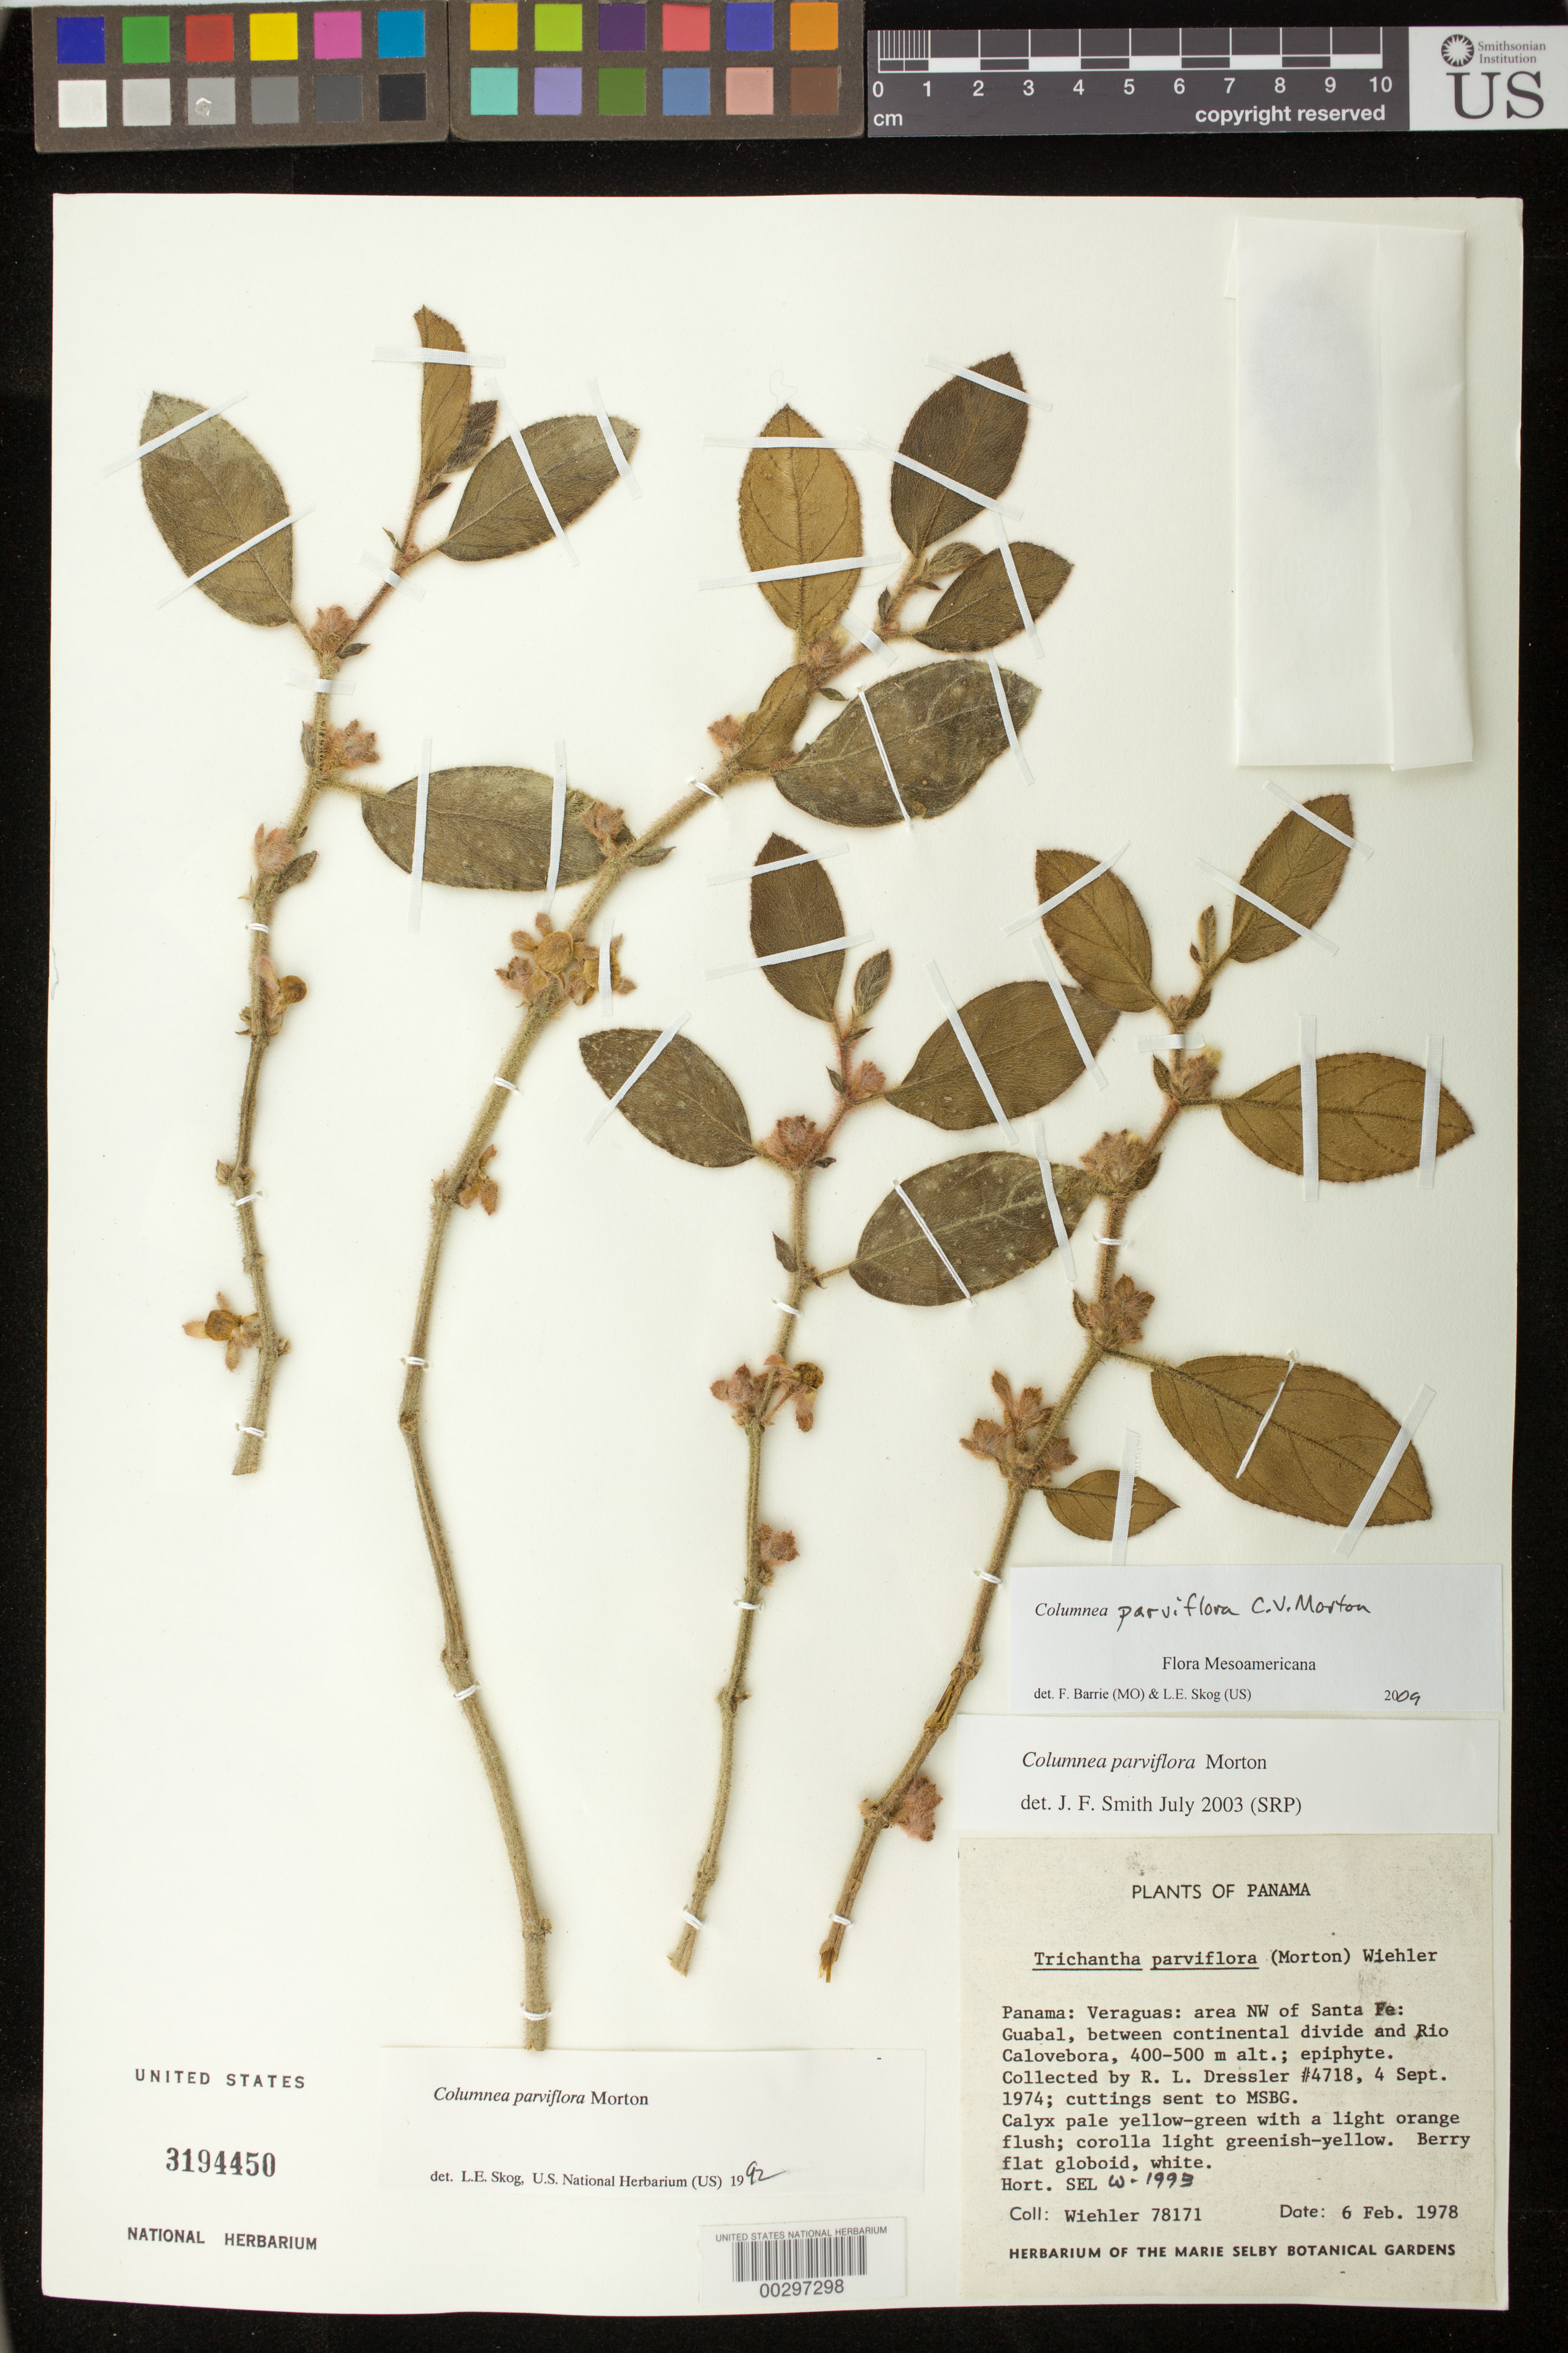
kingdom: Plantae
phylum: Tracheophyta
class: Magnoliopsida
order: Lamiales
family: Gesneriaceae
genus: Columnea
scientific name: Columnea herthae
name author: Mansf.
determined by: Clark, J. L.; Skog, Laurence E.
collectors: H. J. Wiehler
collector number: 78171 [W-1993]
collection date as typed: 06 Feb 1978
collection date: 1978-02-06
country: Panama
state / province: Veraguas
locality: SW of Santa Fe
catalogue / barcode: US 3194450